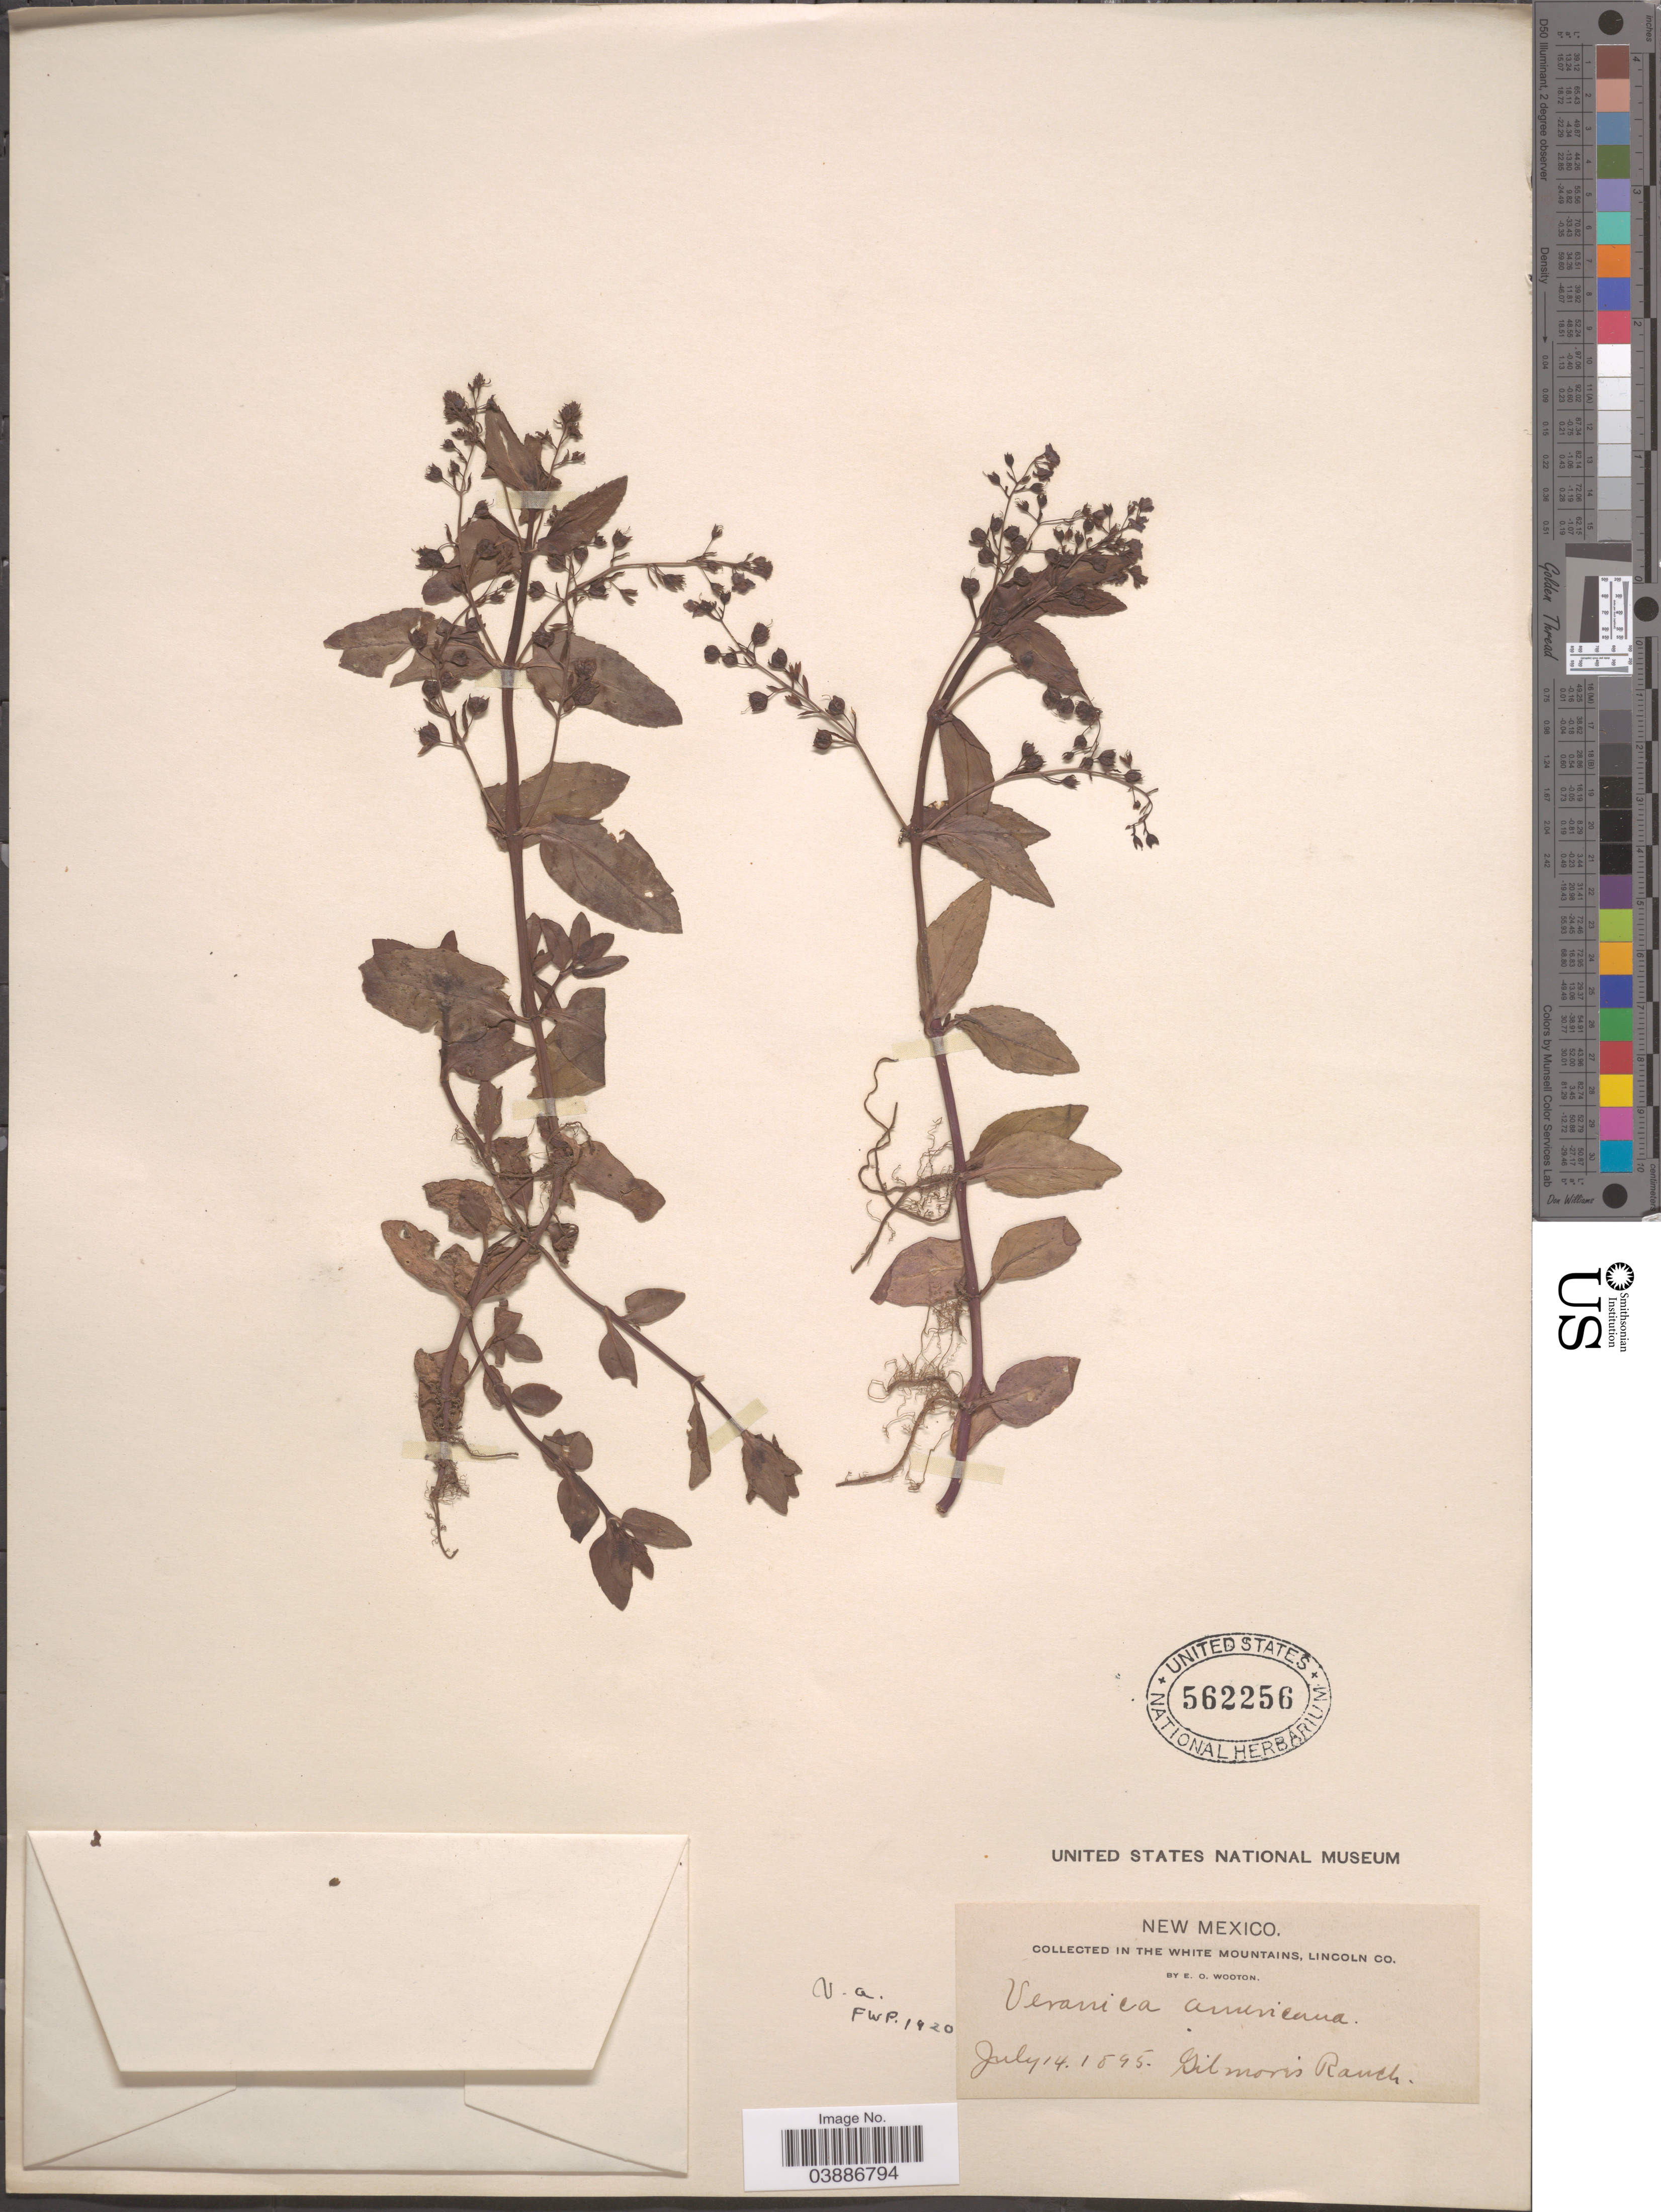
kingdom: Plantae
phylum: Tracheophyta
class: Magnoliopsida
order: Lamiales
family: Plantaginaceae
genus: Veronica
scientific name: Veronica americana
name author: Schwein. ex Benth.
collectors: E. O. Wooton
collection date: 1895-07-14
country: United States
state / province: New Mexico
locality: In the White Mountains, Lincoln Co. Gilmore's Ranch.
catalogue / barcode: US 562256